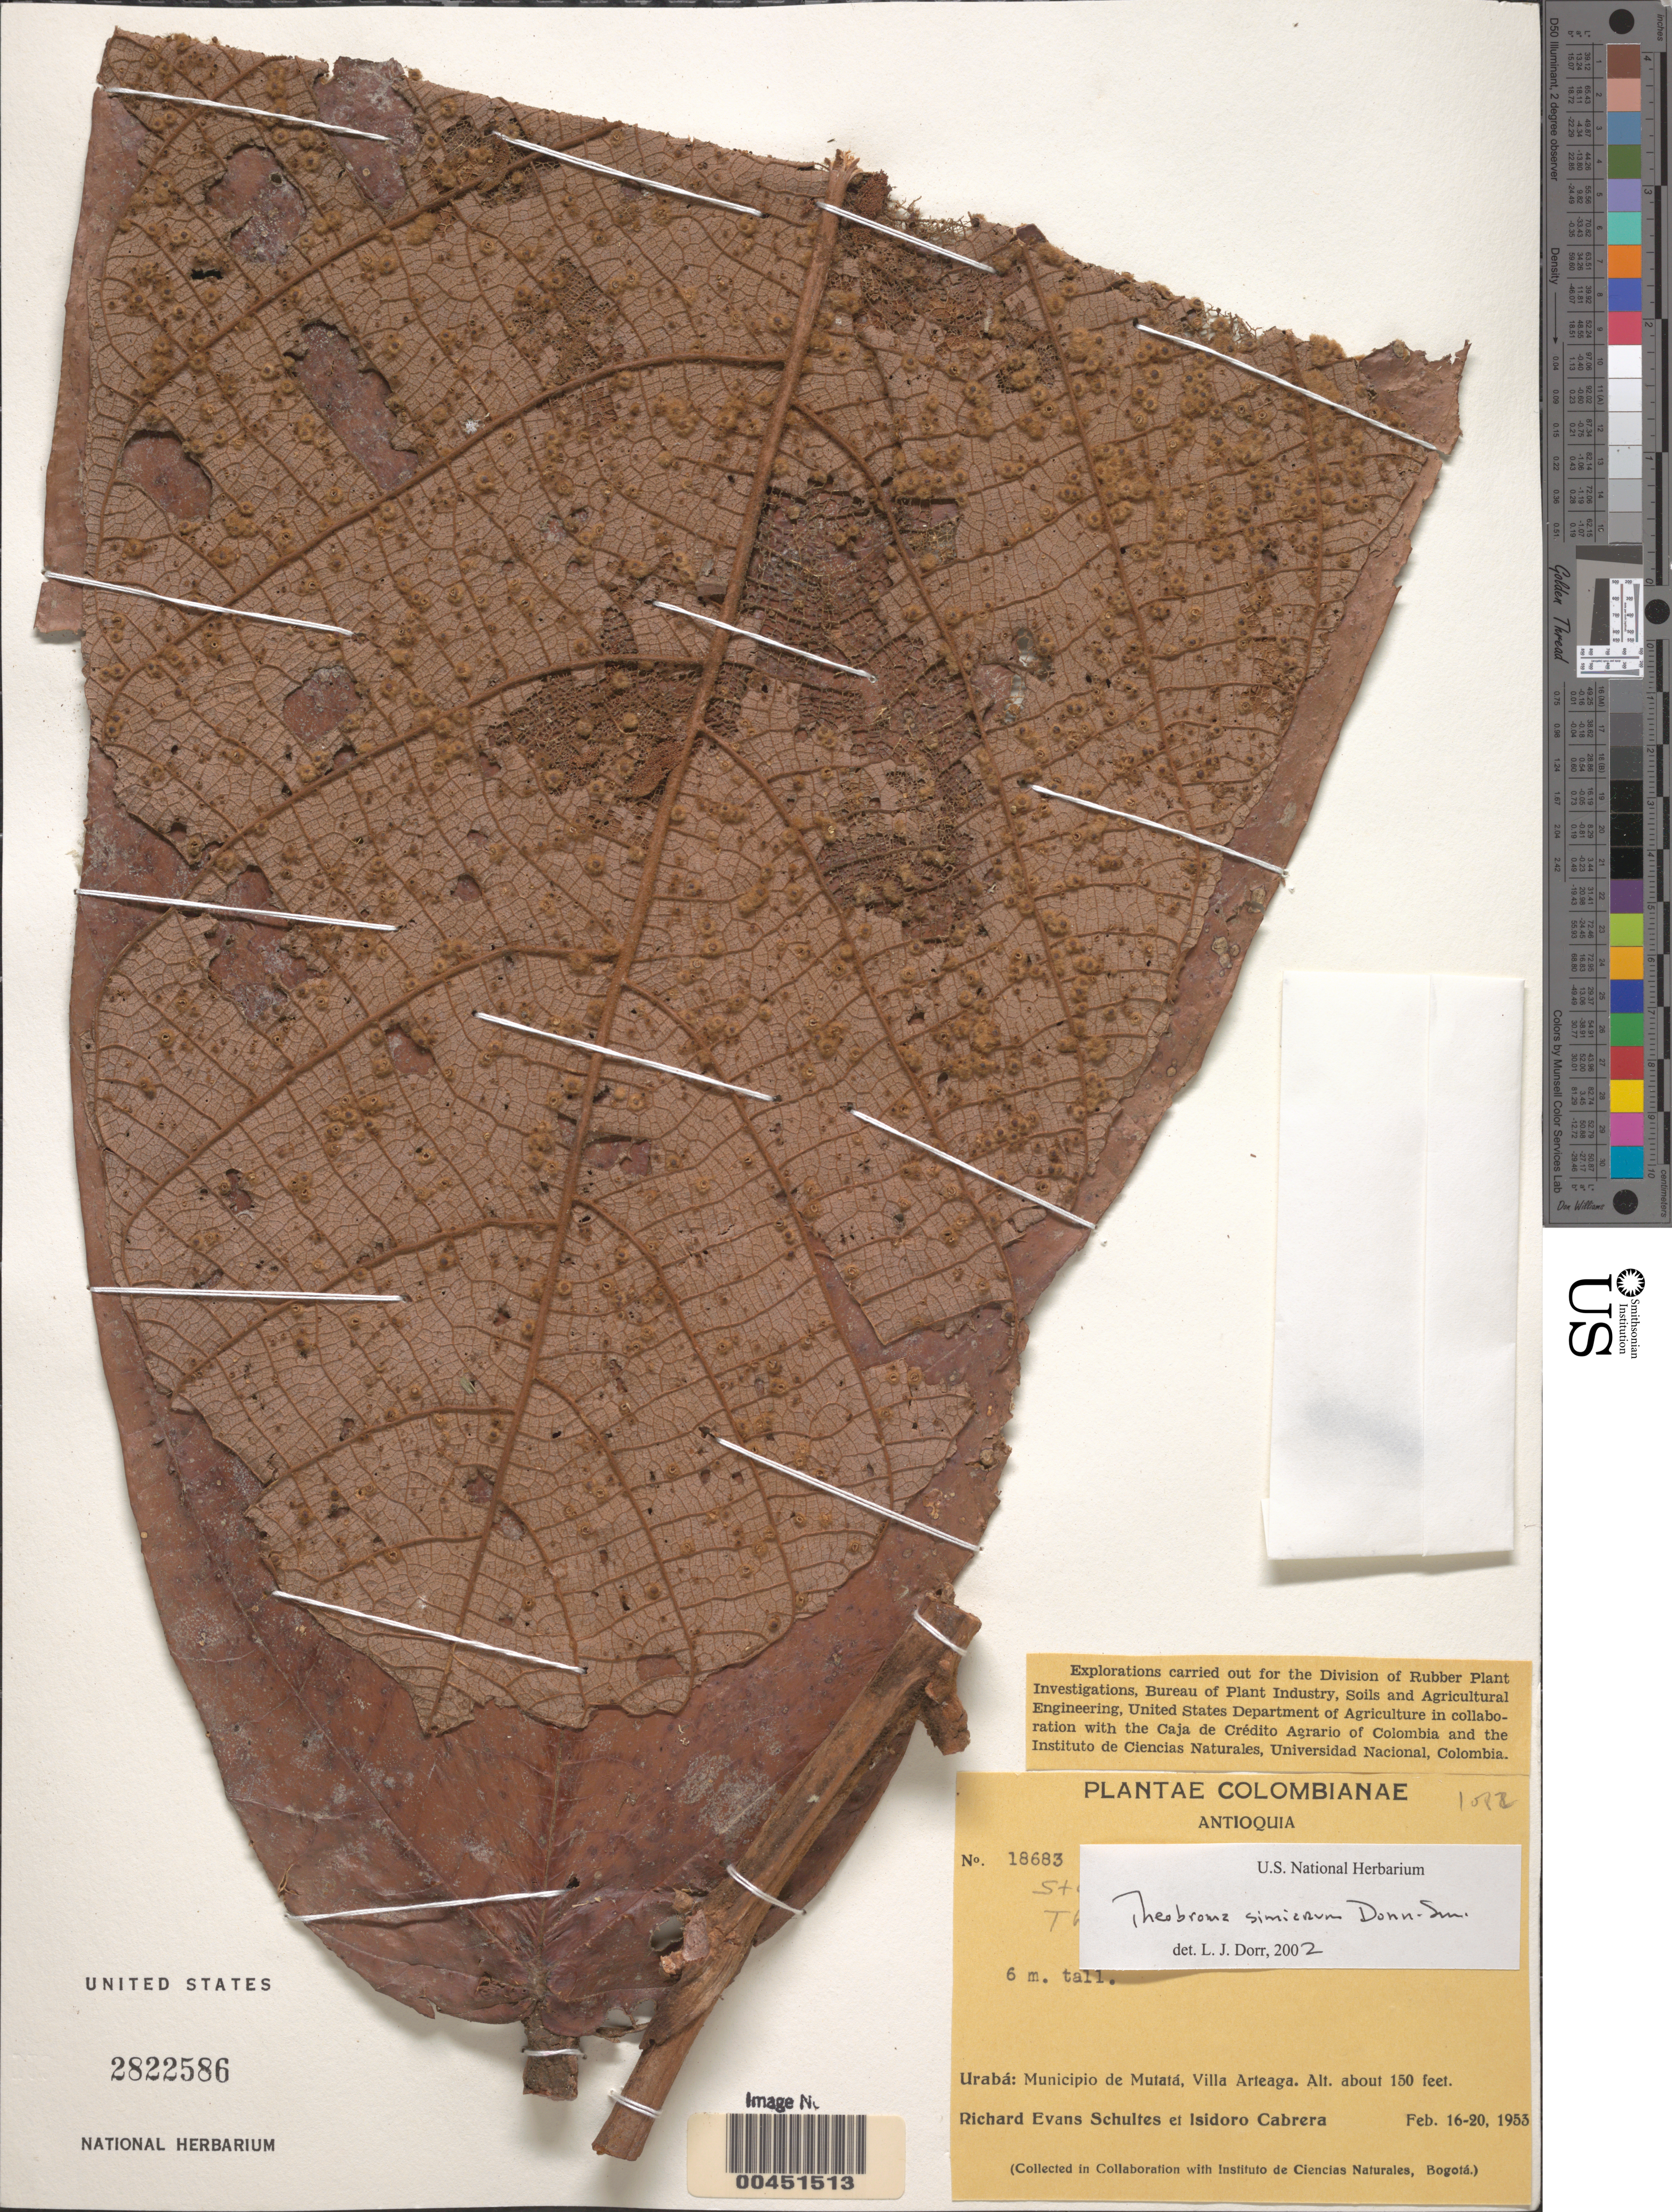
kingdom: Plantae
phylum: Tracheophyta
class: Magnoliopsida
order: Malvales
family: Malvaceae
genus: Theobroma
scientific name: Theobroma simiarum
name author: Donn. Sm.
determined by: Dorr, L. J., (BOT), Smithsonian Institution - National Museum of Natural History (UNITED STATES)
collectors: R. E. Schultes & I. Cabrera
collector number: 18683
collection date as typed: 16 Feb 1953 to 20 Feb 1953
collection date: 1953-02-16/1953-02-20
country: Colombia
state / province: Antioquia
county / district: Mutatá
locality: Villa Arteaga, Urabá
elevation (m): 46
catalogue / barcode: US 2822586